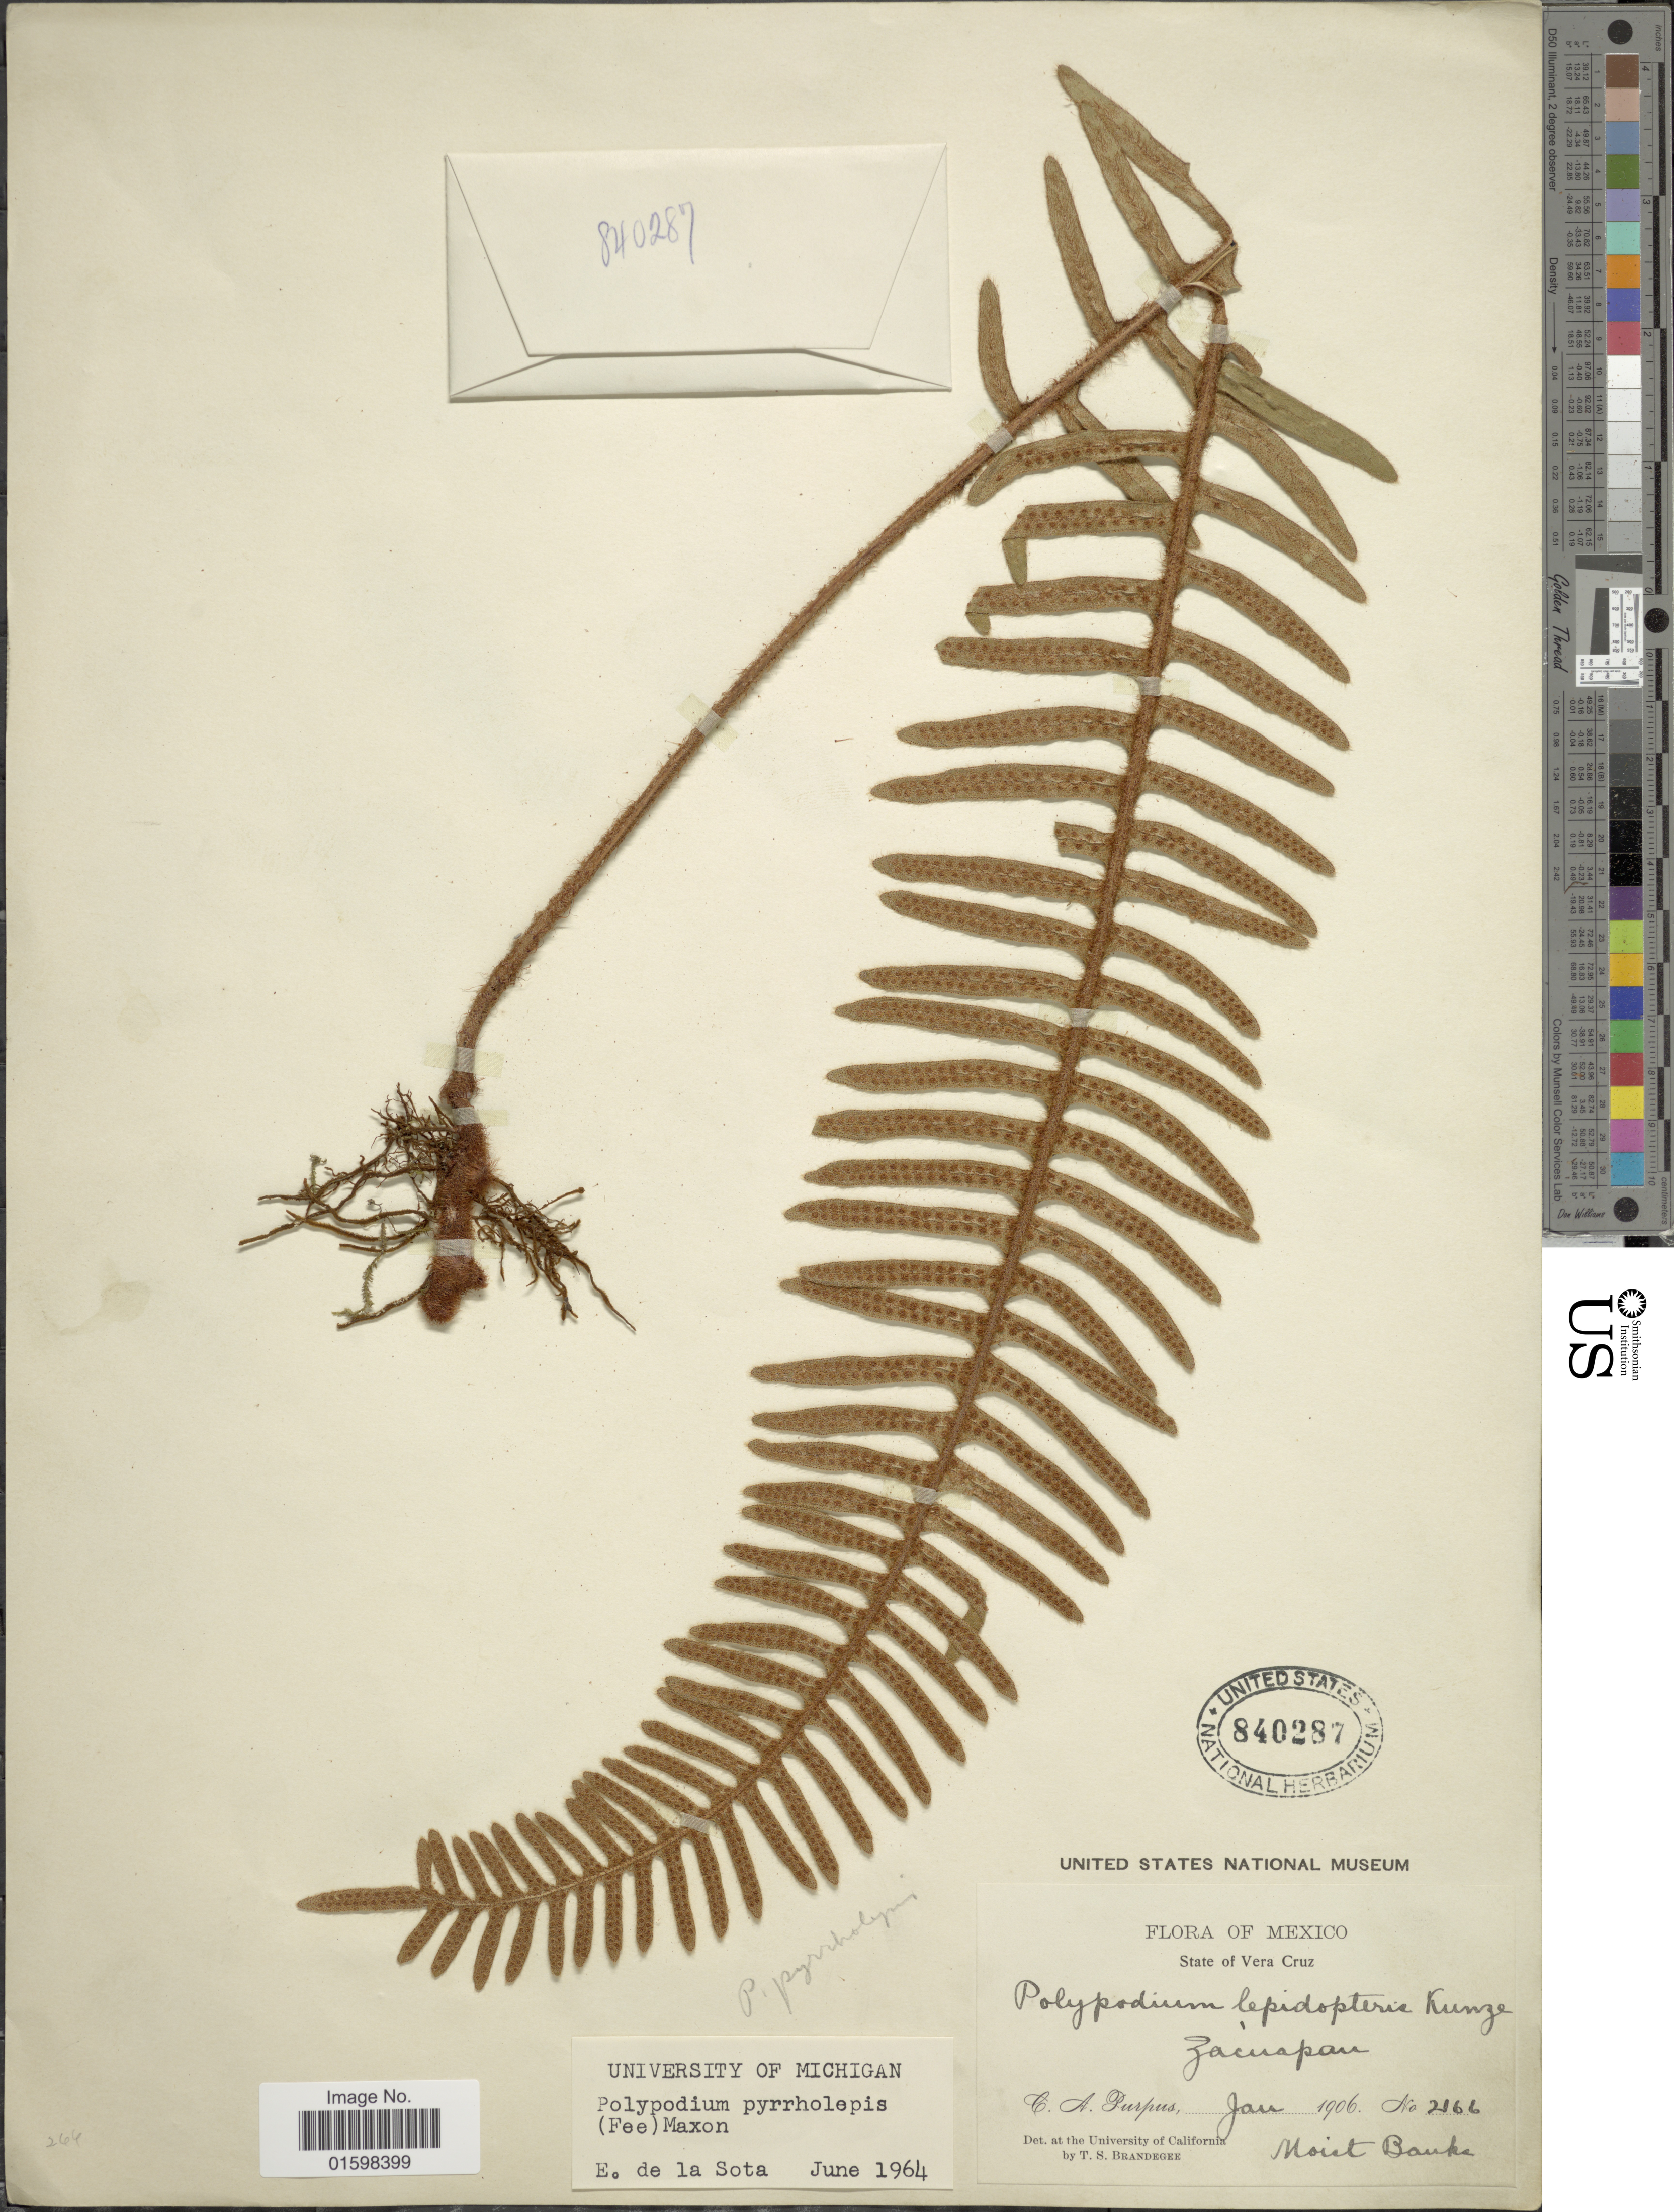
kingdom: Plantae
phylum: Tracheophyta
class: Polypodiopsida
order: Polypodiales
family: Polypodiaceae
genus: Pleopeltis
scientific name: Pleopeltis pyrrholepis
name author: (Fée) A.R. Sm. & Tejero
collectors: C. A. Purpus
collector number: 2166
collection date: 1906-01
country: Mexico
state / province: Veracruz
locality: State of Vera Cruz, Zacuapan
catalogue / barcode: US 840287